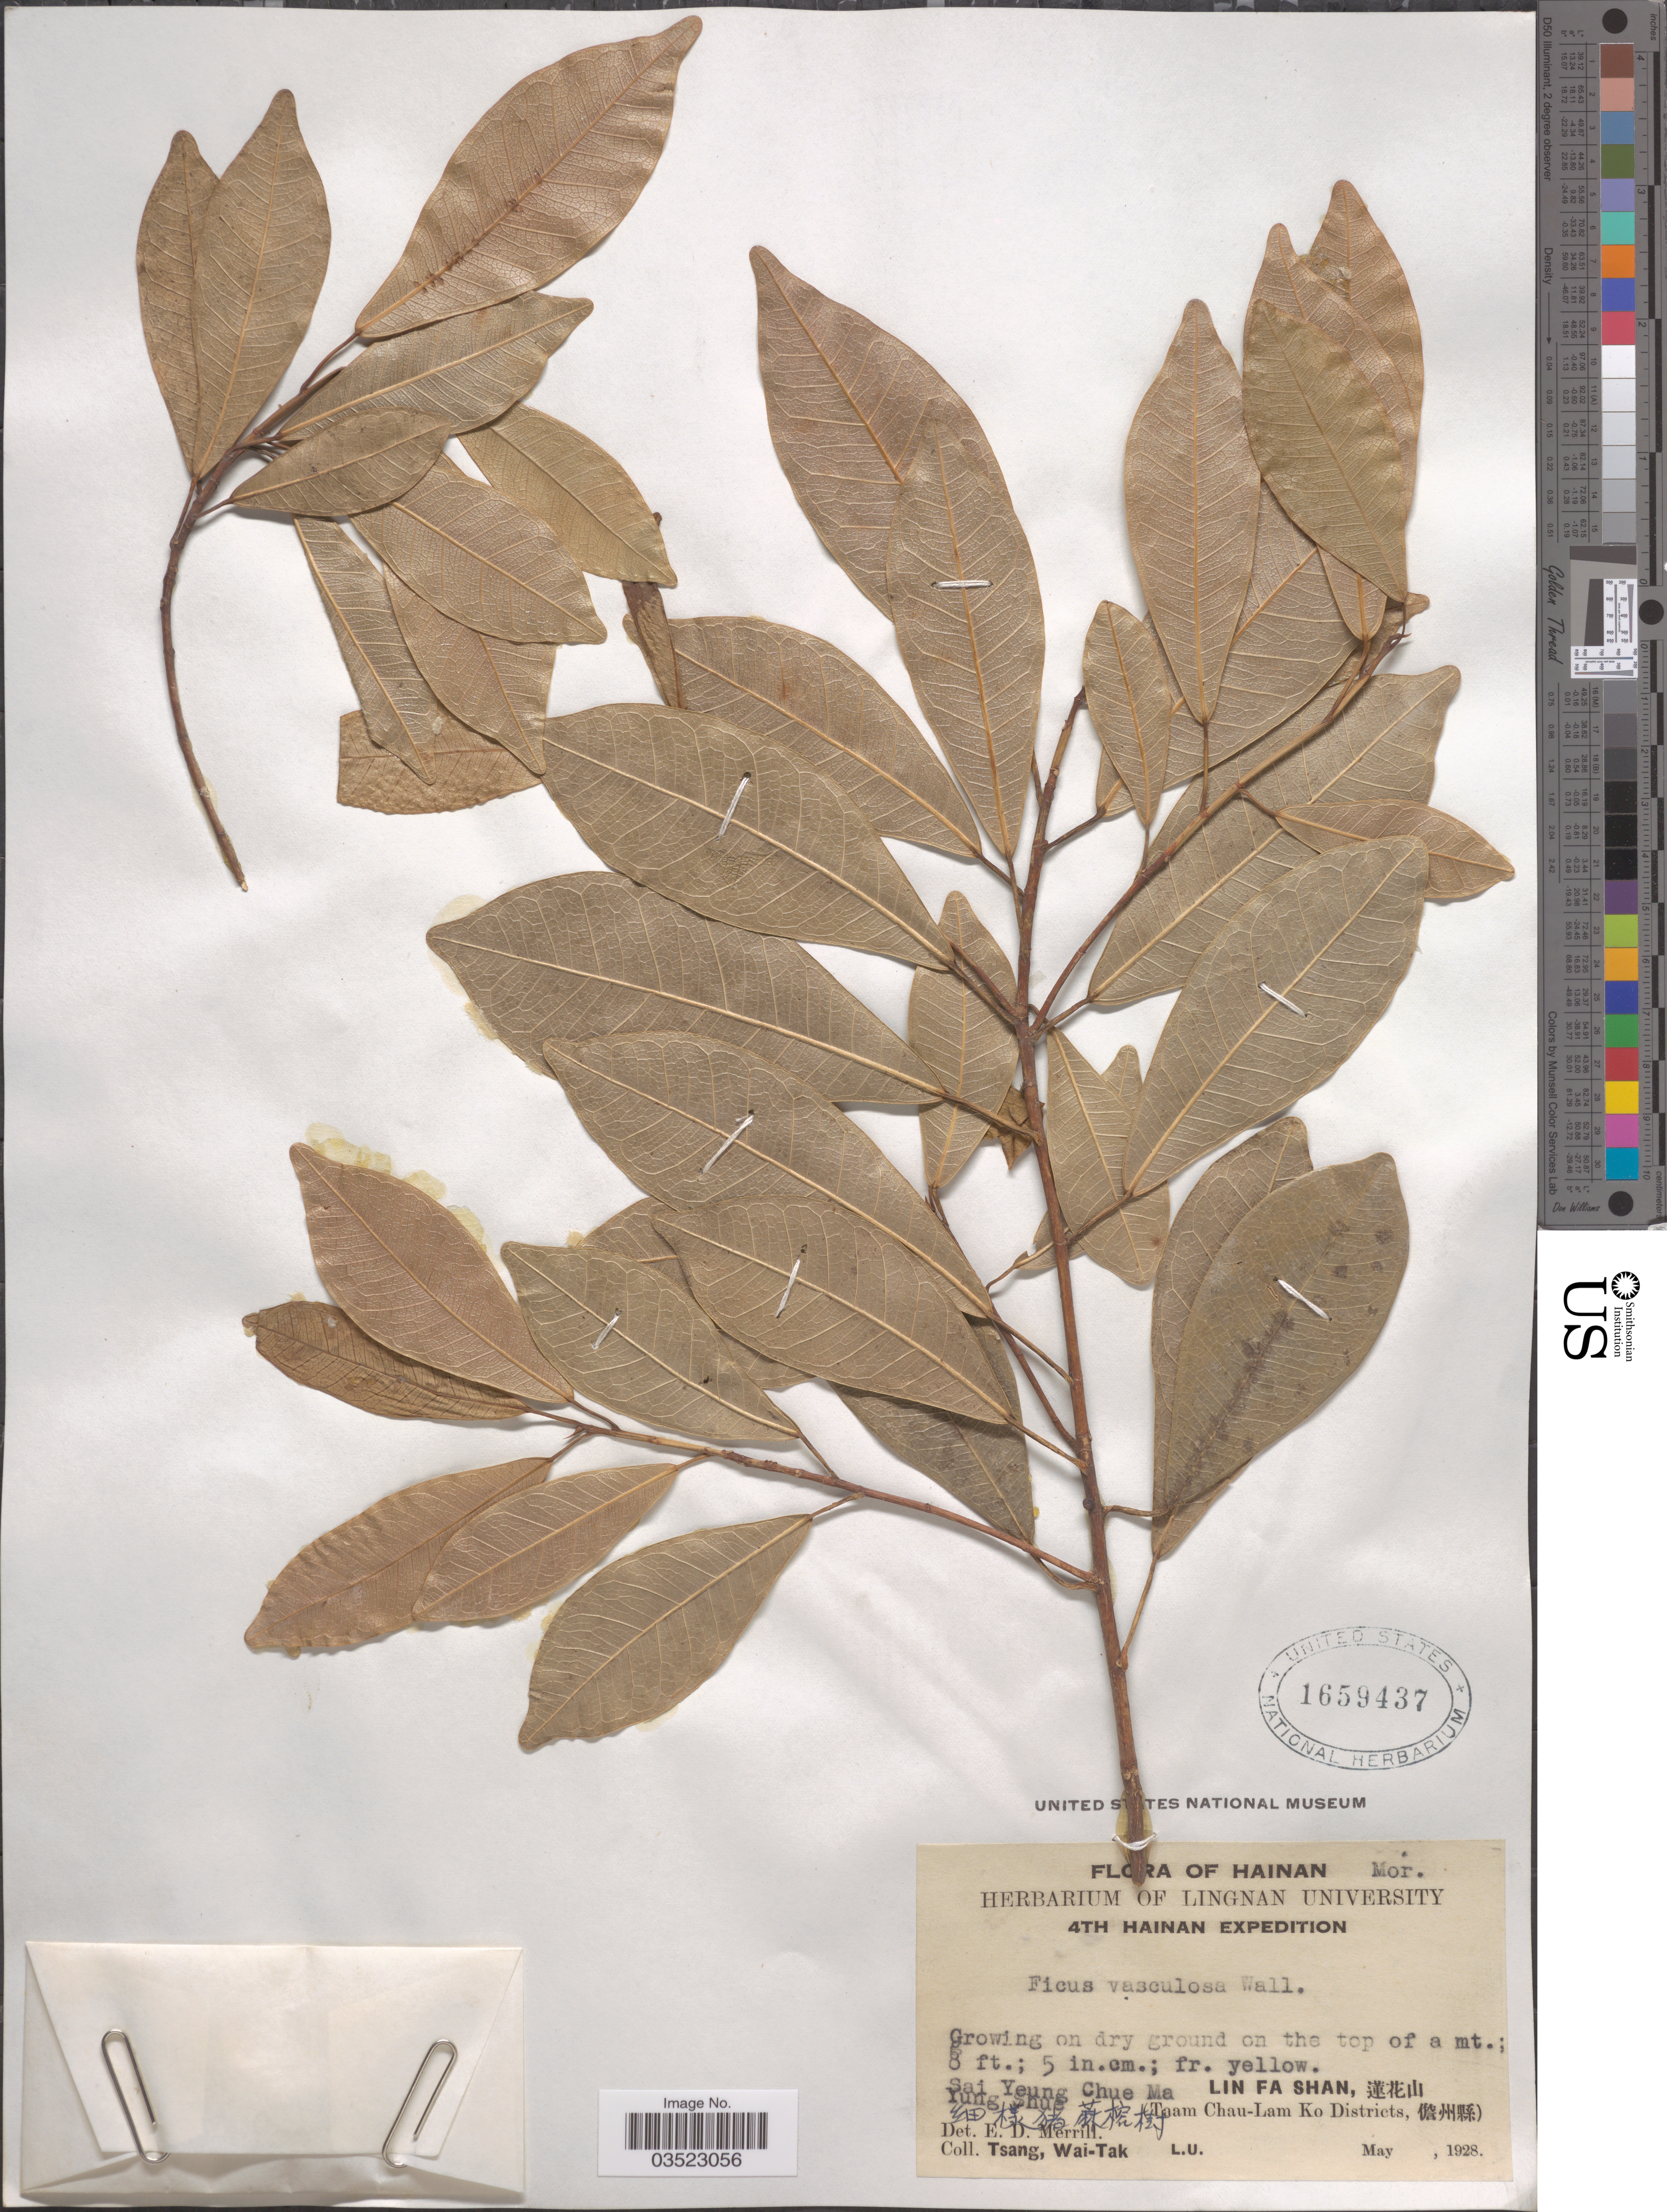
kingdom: Plantae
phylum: Tracheophyta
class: Magnoliopsida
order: Rosales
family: Moraceae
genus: Ficus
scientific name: Ficus vasculosa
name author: Wall. ex Miq.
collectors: W. T. Tsang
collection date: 1928-05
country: China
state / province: Hainan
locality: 4th Hainan Expedition. Sai Yeung Chue Ma Yung Shue X. Lin Fa Shan, X. (Taam Chau-Lam Ko Districts, X).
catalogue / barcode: US 1659437